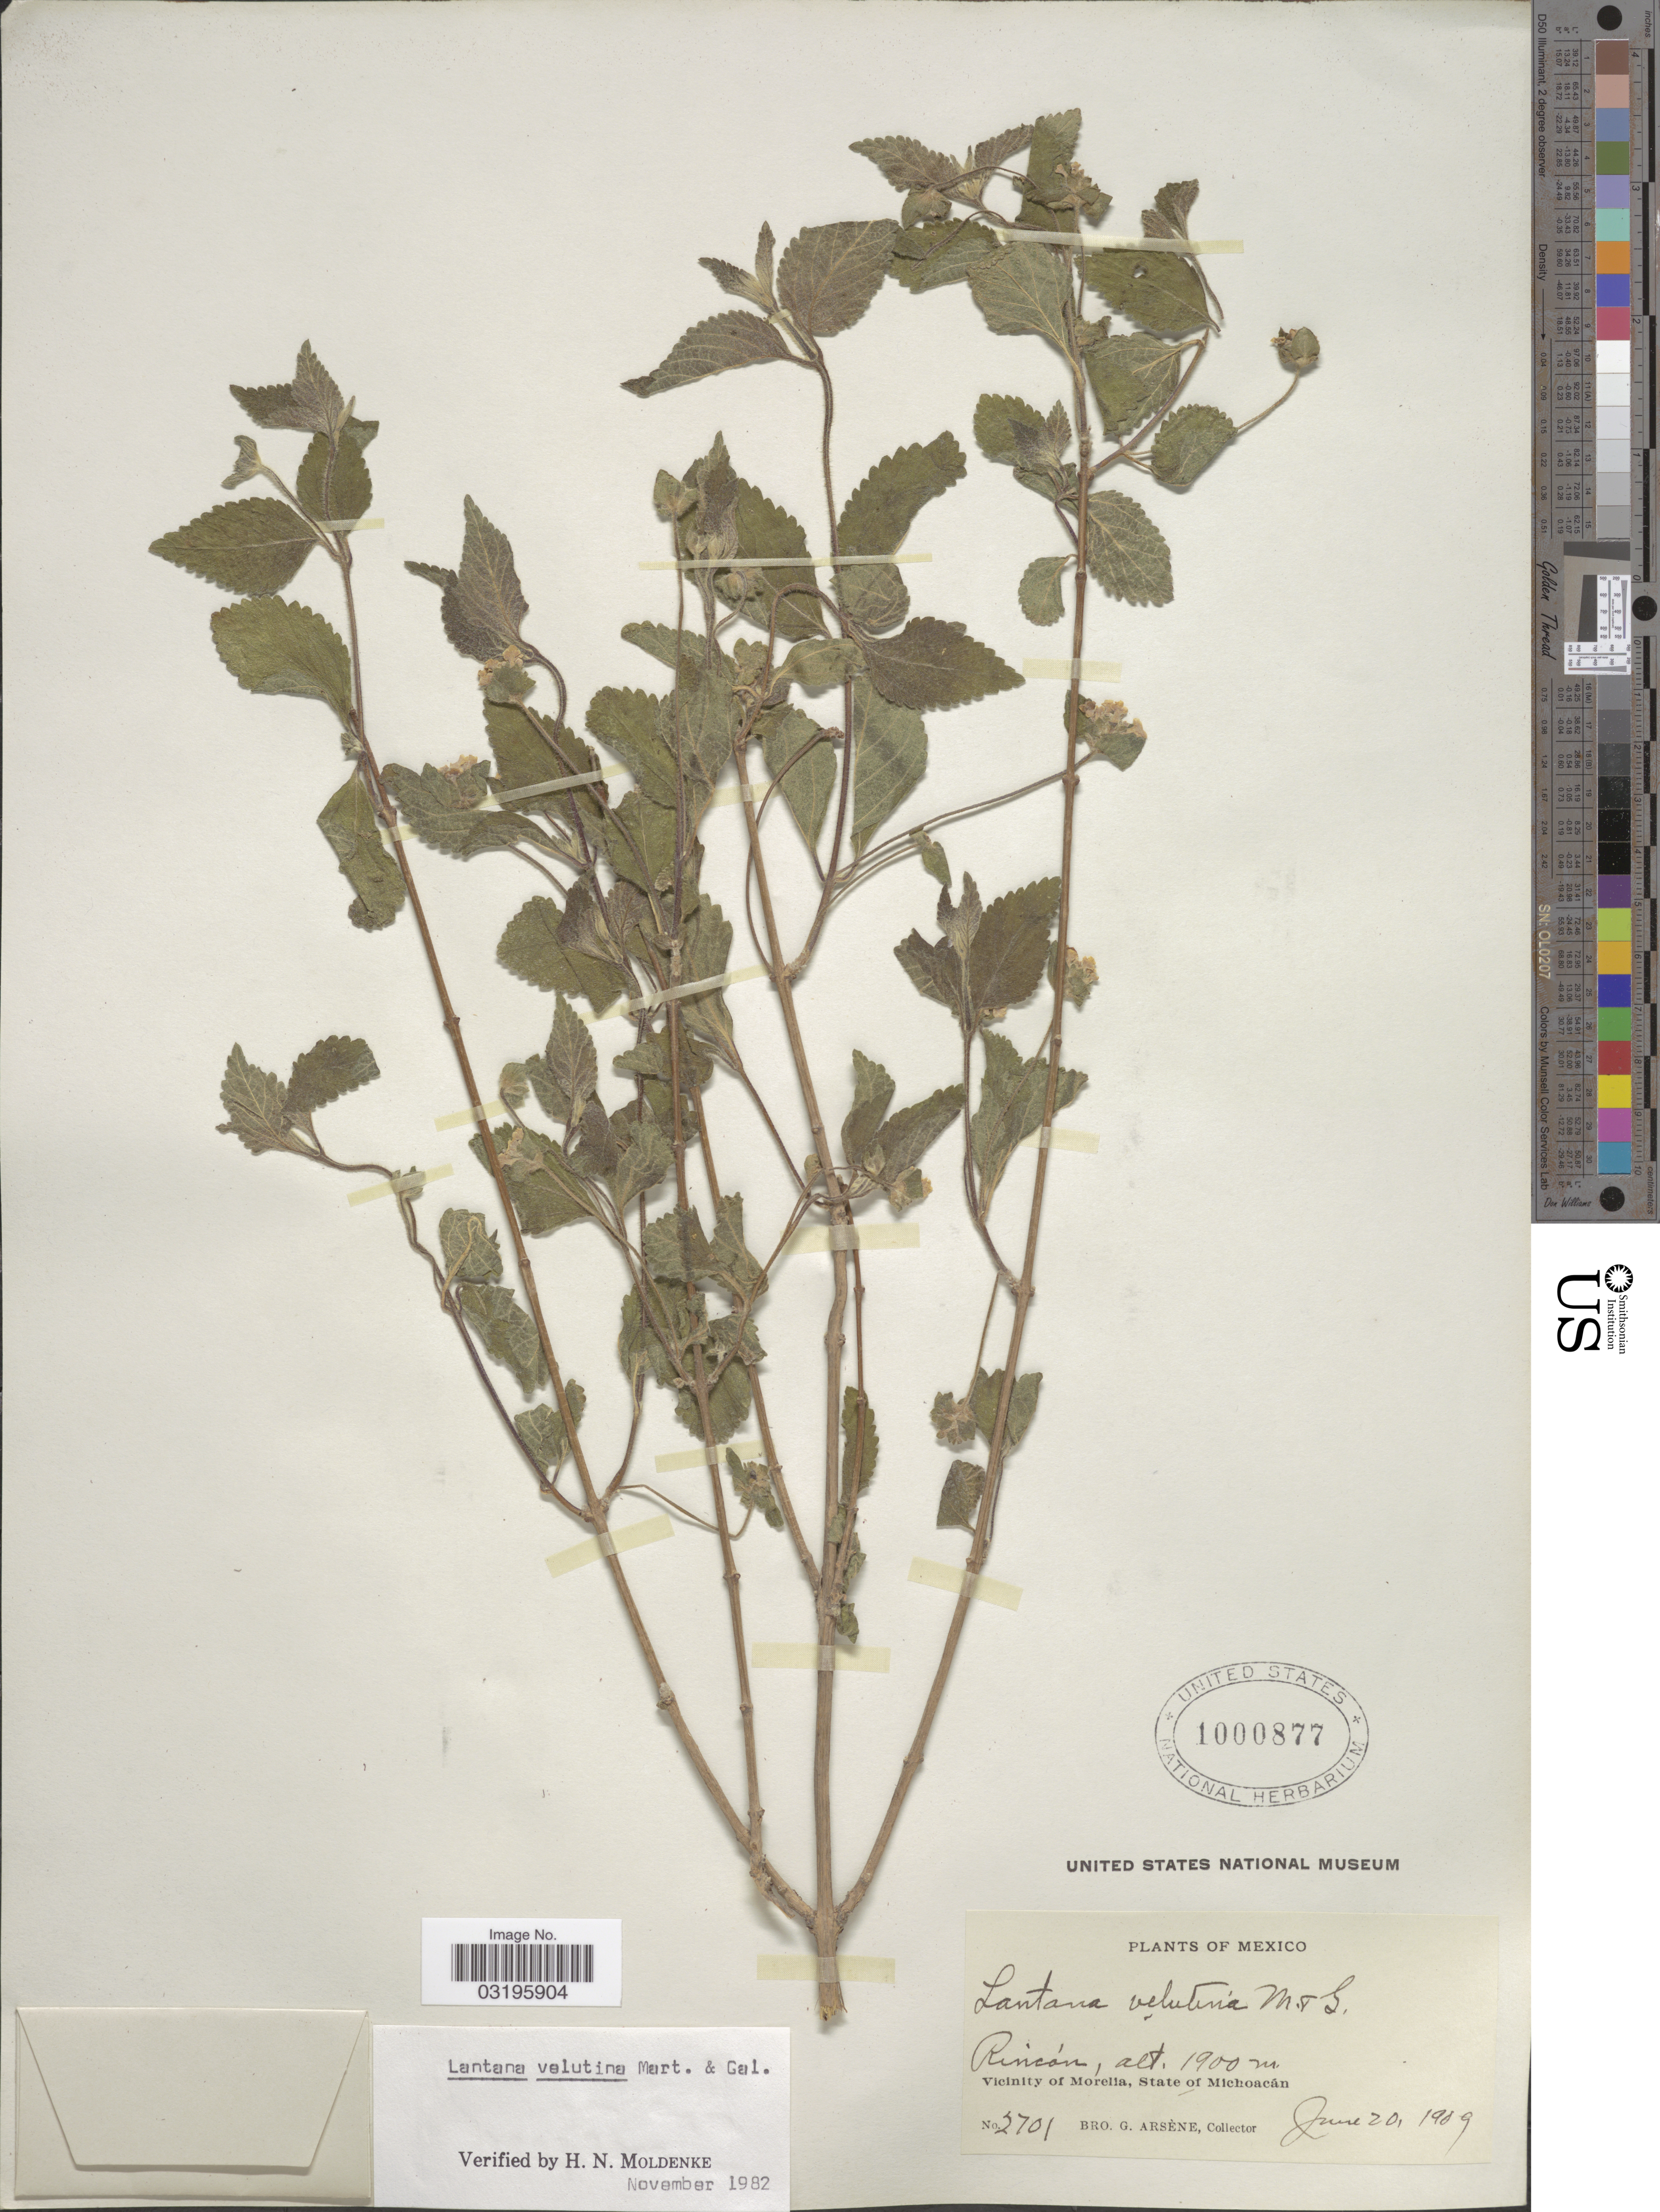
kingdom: Plantae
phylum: Tracheophyta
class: Magnoliopsida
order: Lamiales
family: Verbenaceae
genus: Lantana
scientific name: Lantana velutina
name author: M. Martens & Galeotti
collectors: Bro. G. Arsène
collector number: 2701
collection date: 1909-06-20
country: Mexico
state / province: Michoacán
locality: Rincón. Vicinity of Morelia.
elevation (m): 1900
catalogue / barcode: US 1000877